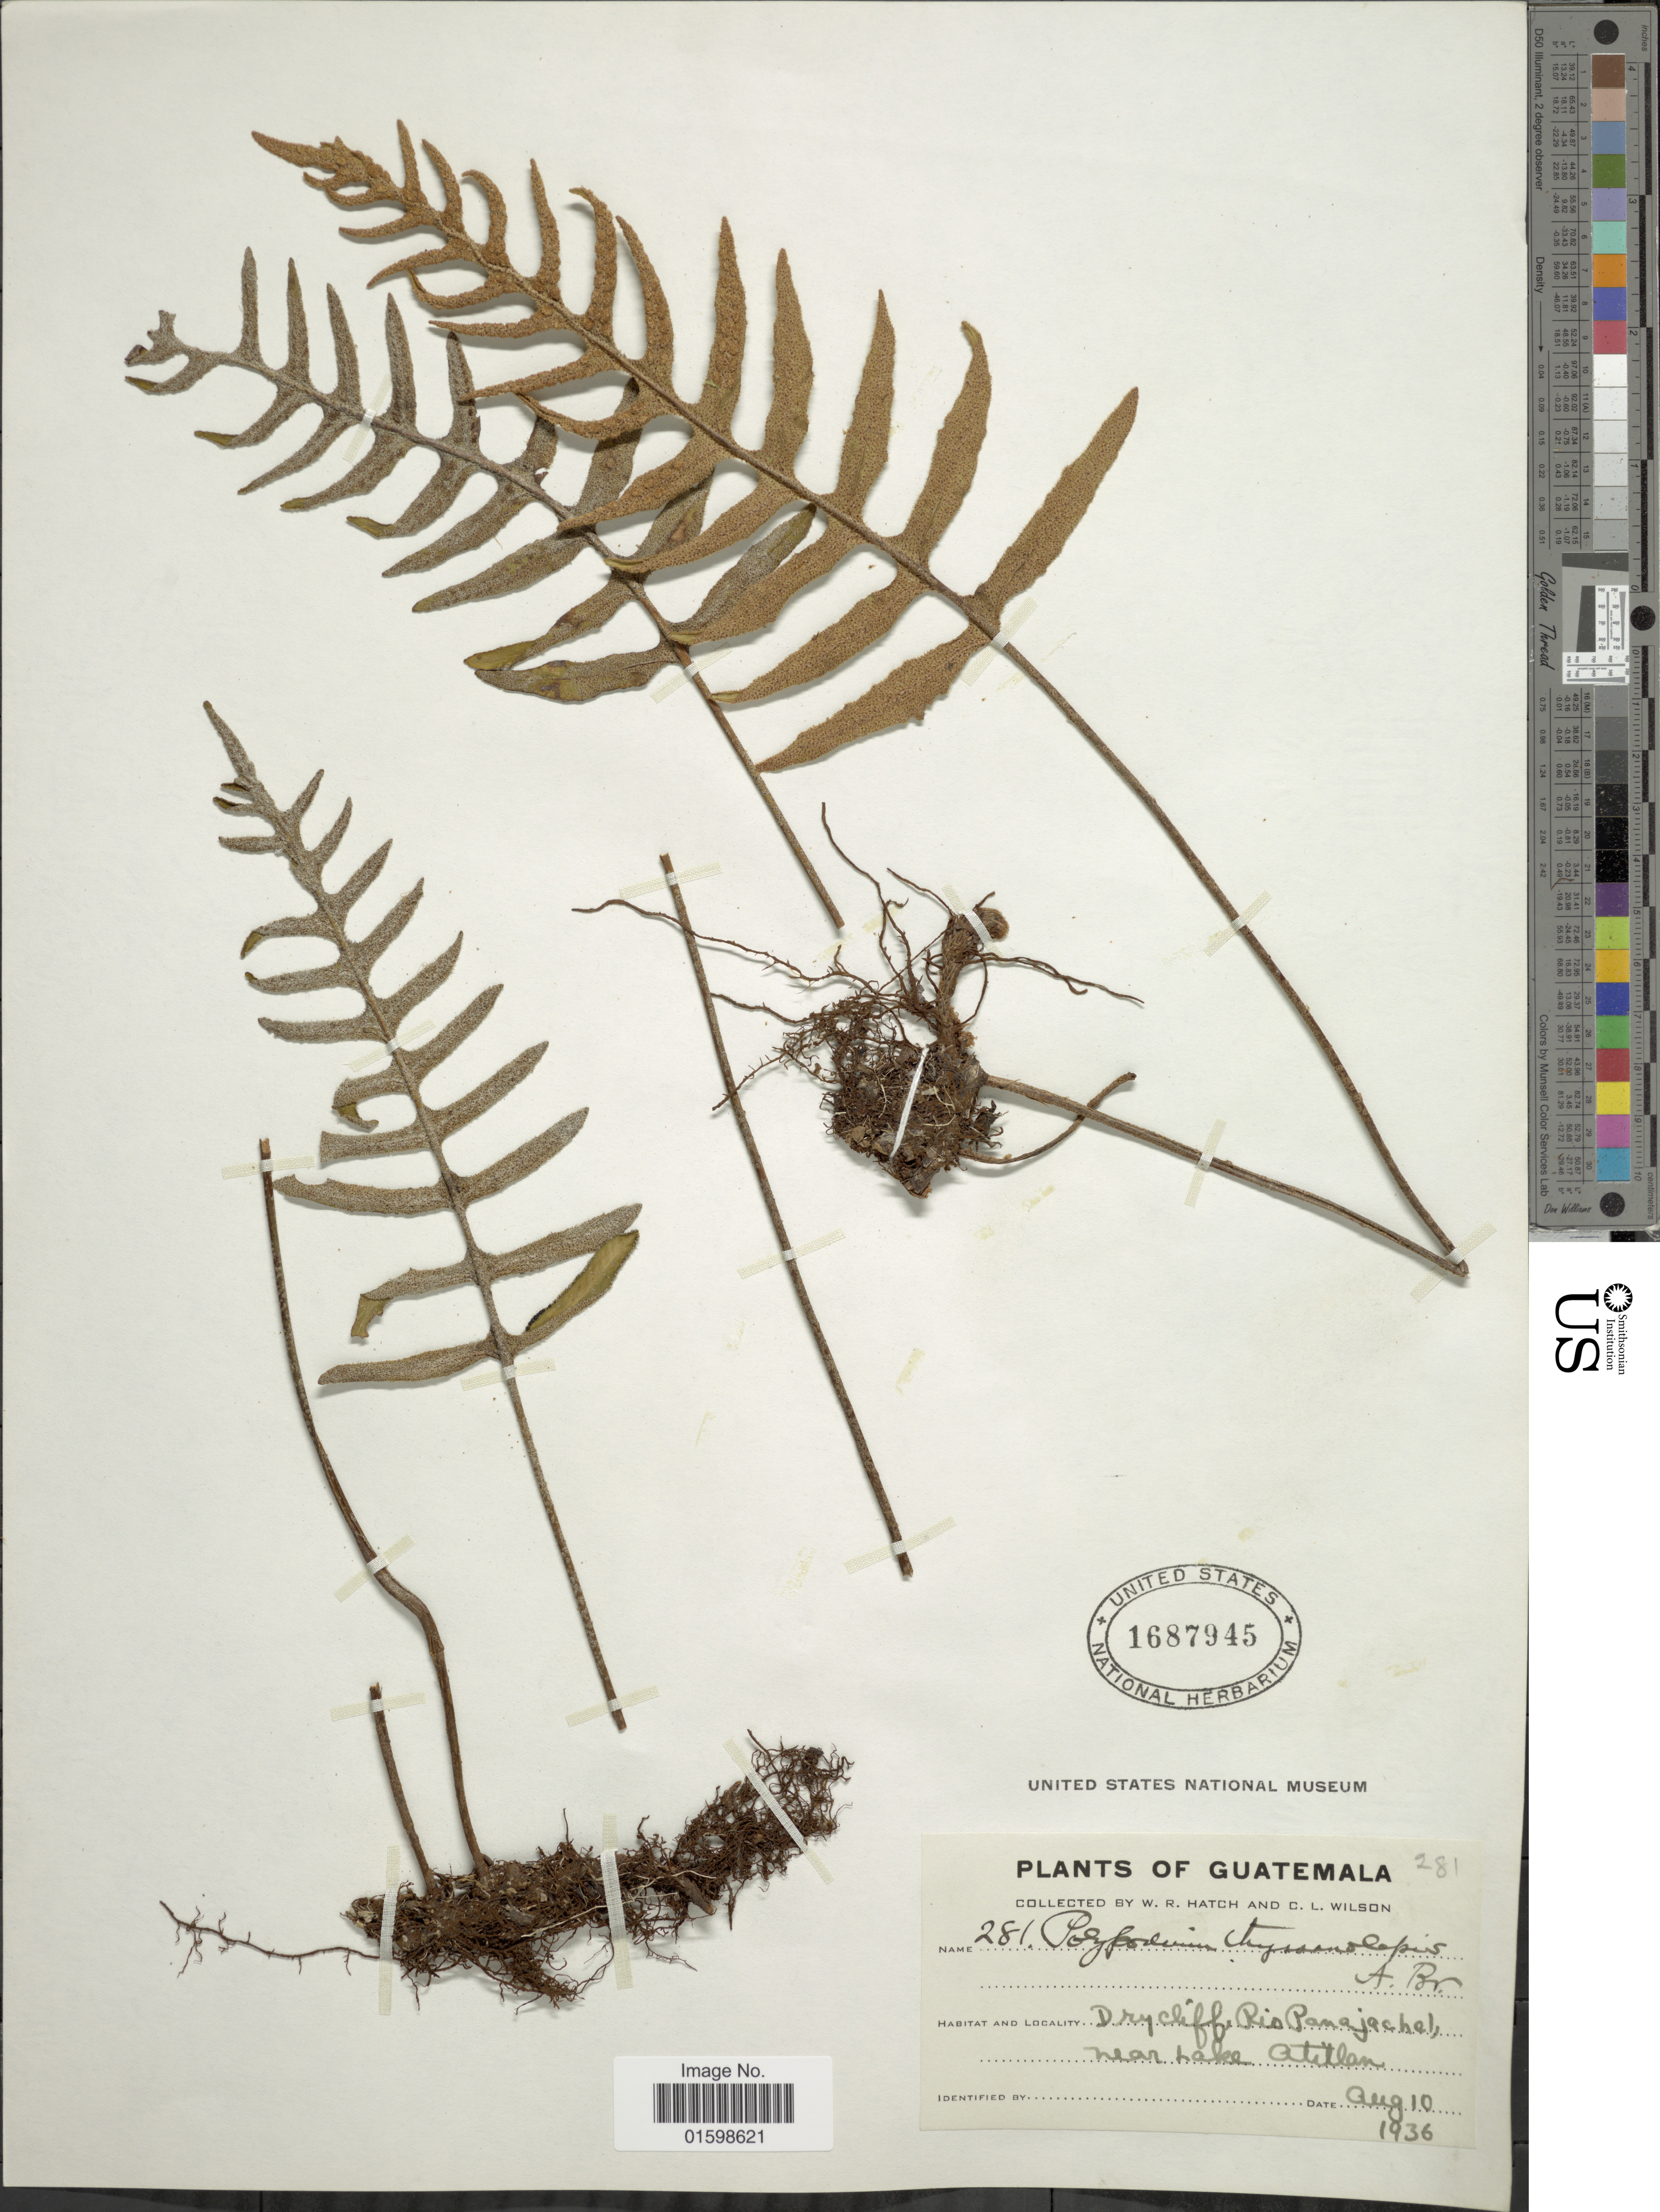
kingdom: Plantae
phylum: Tracheophyta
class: Polypodiopsida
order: Polypodiales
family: Polypodiaceae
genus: Pleopeltis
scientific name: Pleopeltis thyssanolepis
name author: (A. Braun ex Klotzsch) E.G. Andrews & Windham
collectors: W. Hatch & C. L. Wilson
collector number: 281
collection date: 1936-08-10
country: Guatemala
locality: Dry cliff, Rio Panajachal, near Lake Atitlan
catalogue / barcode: US 1687945